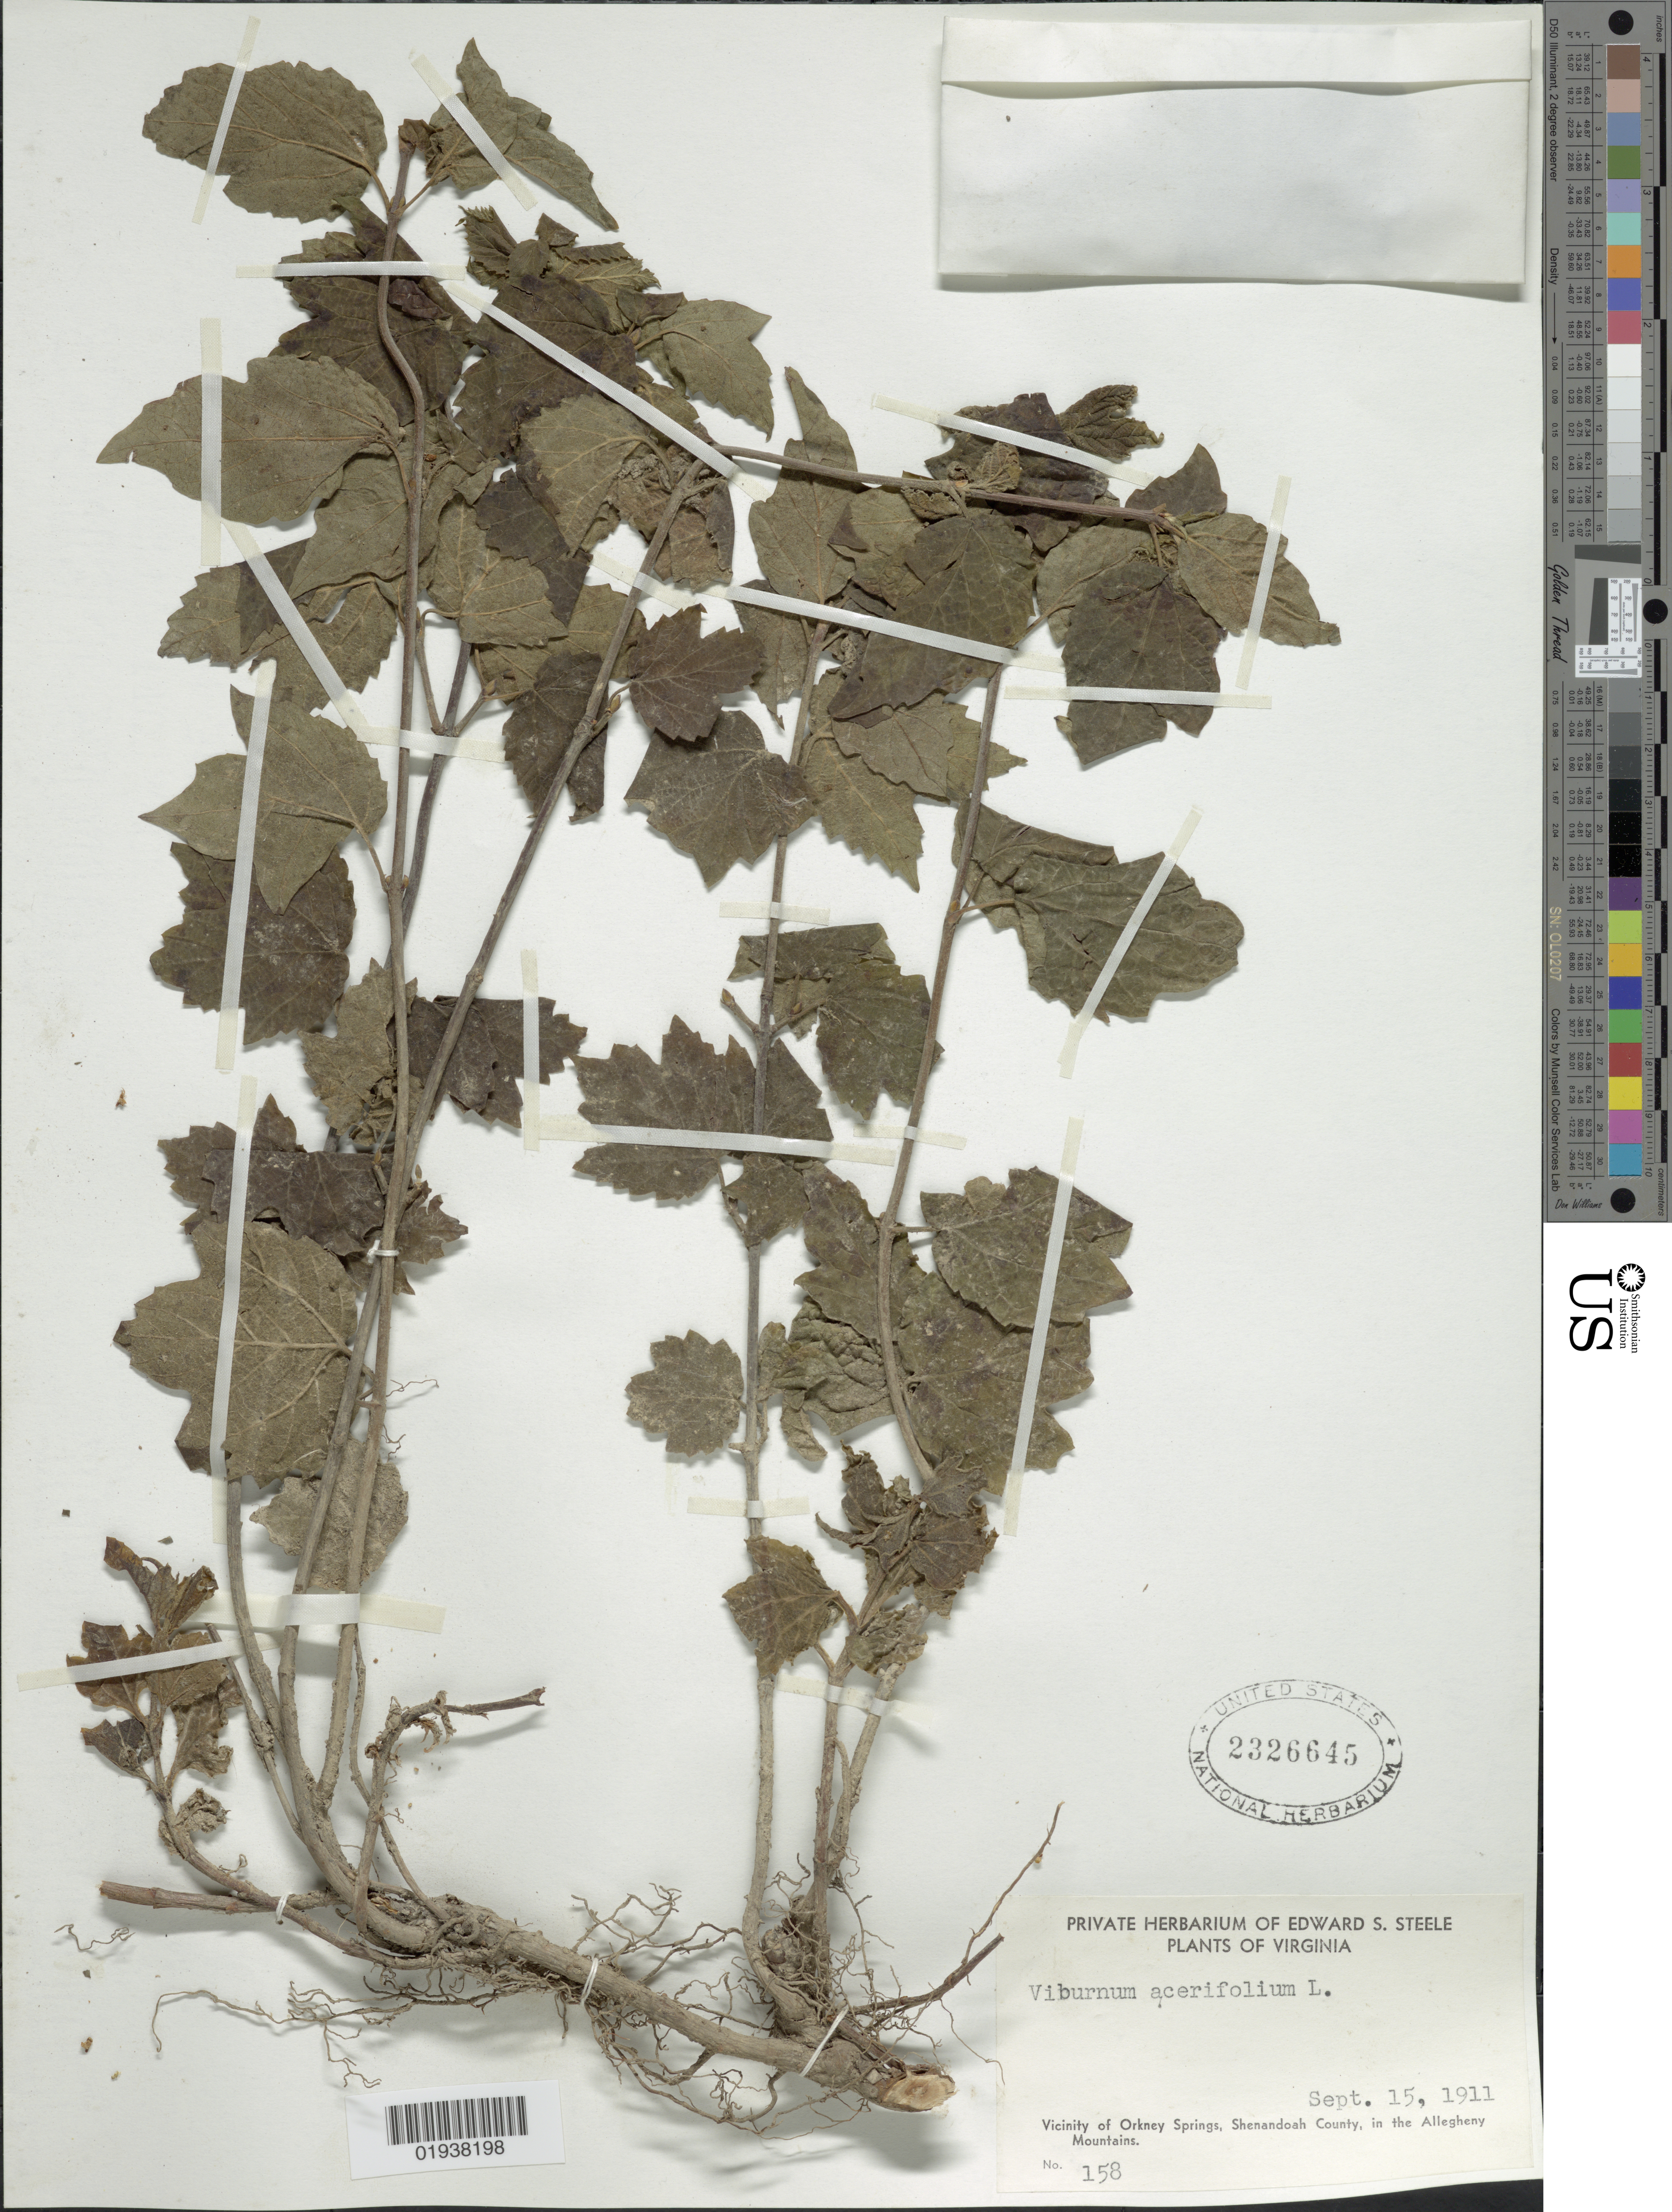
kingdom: Plantae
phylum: Tracheophyta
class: Magnoliopsida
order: Dipsacales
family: Viburnaceae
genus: Viburnum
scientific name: Viburnum acerifolium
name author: L.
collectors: E. Steele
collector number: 158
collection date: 1911-09-15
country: United States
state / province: Virginia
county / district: Shenandoah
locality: Vicinity of Orkney Springs, Shenandoah County, in the Allegheny Mountains.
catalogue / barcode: US 2326645